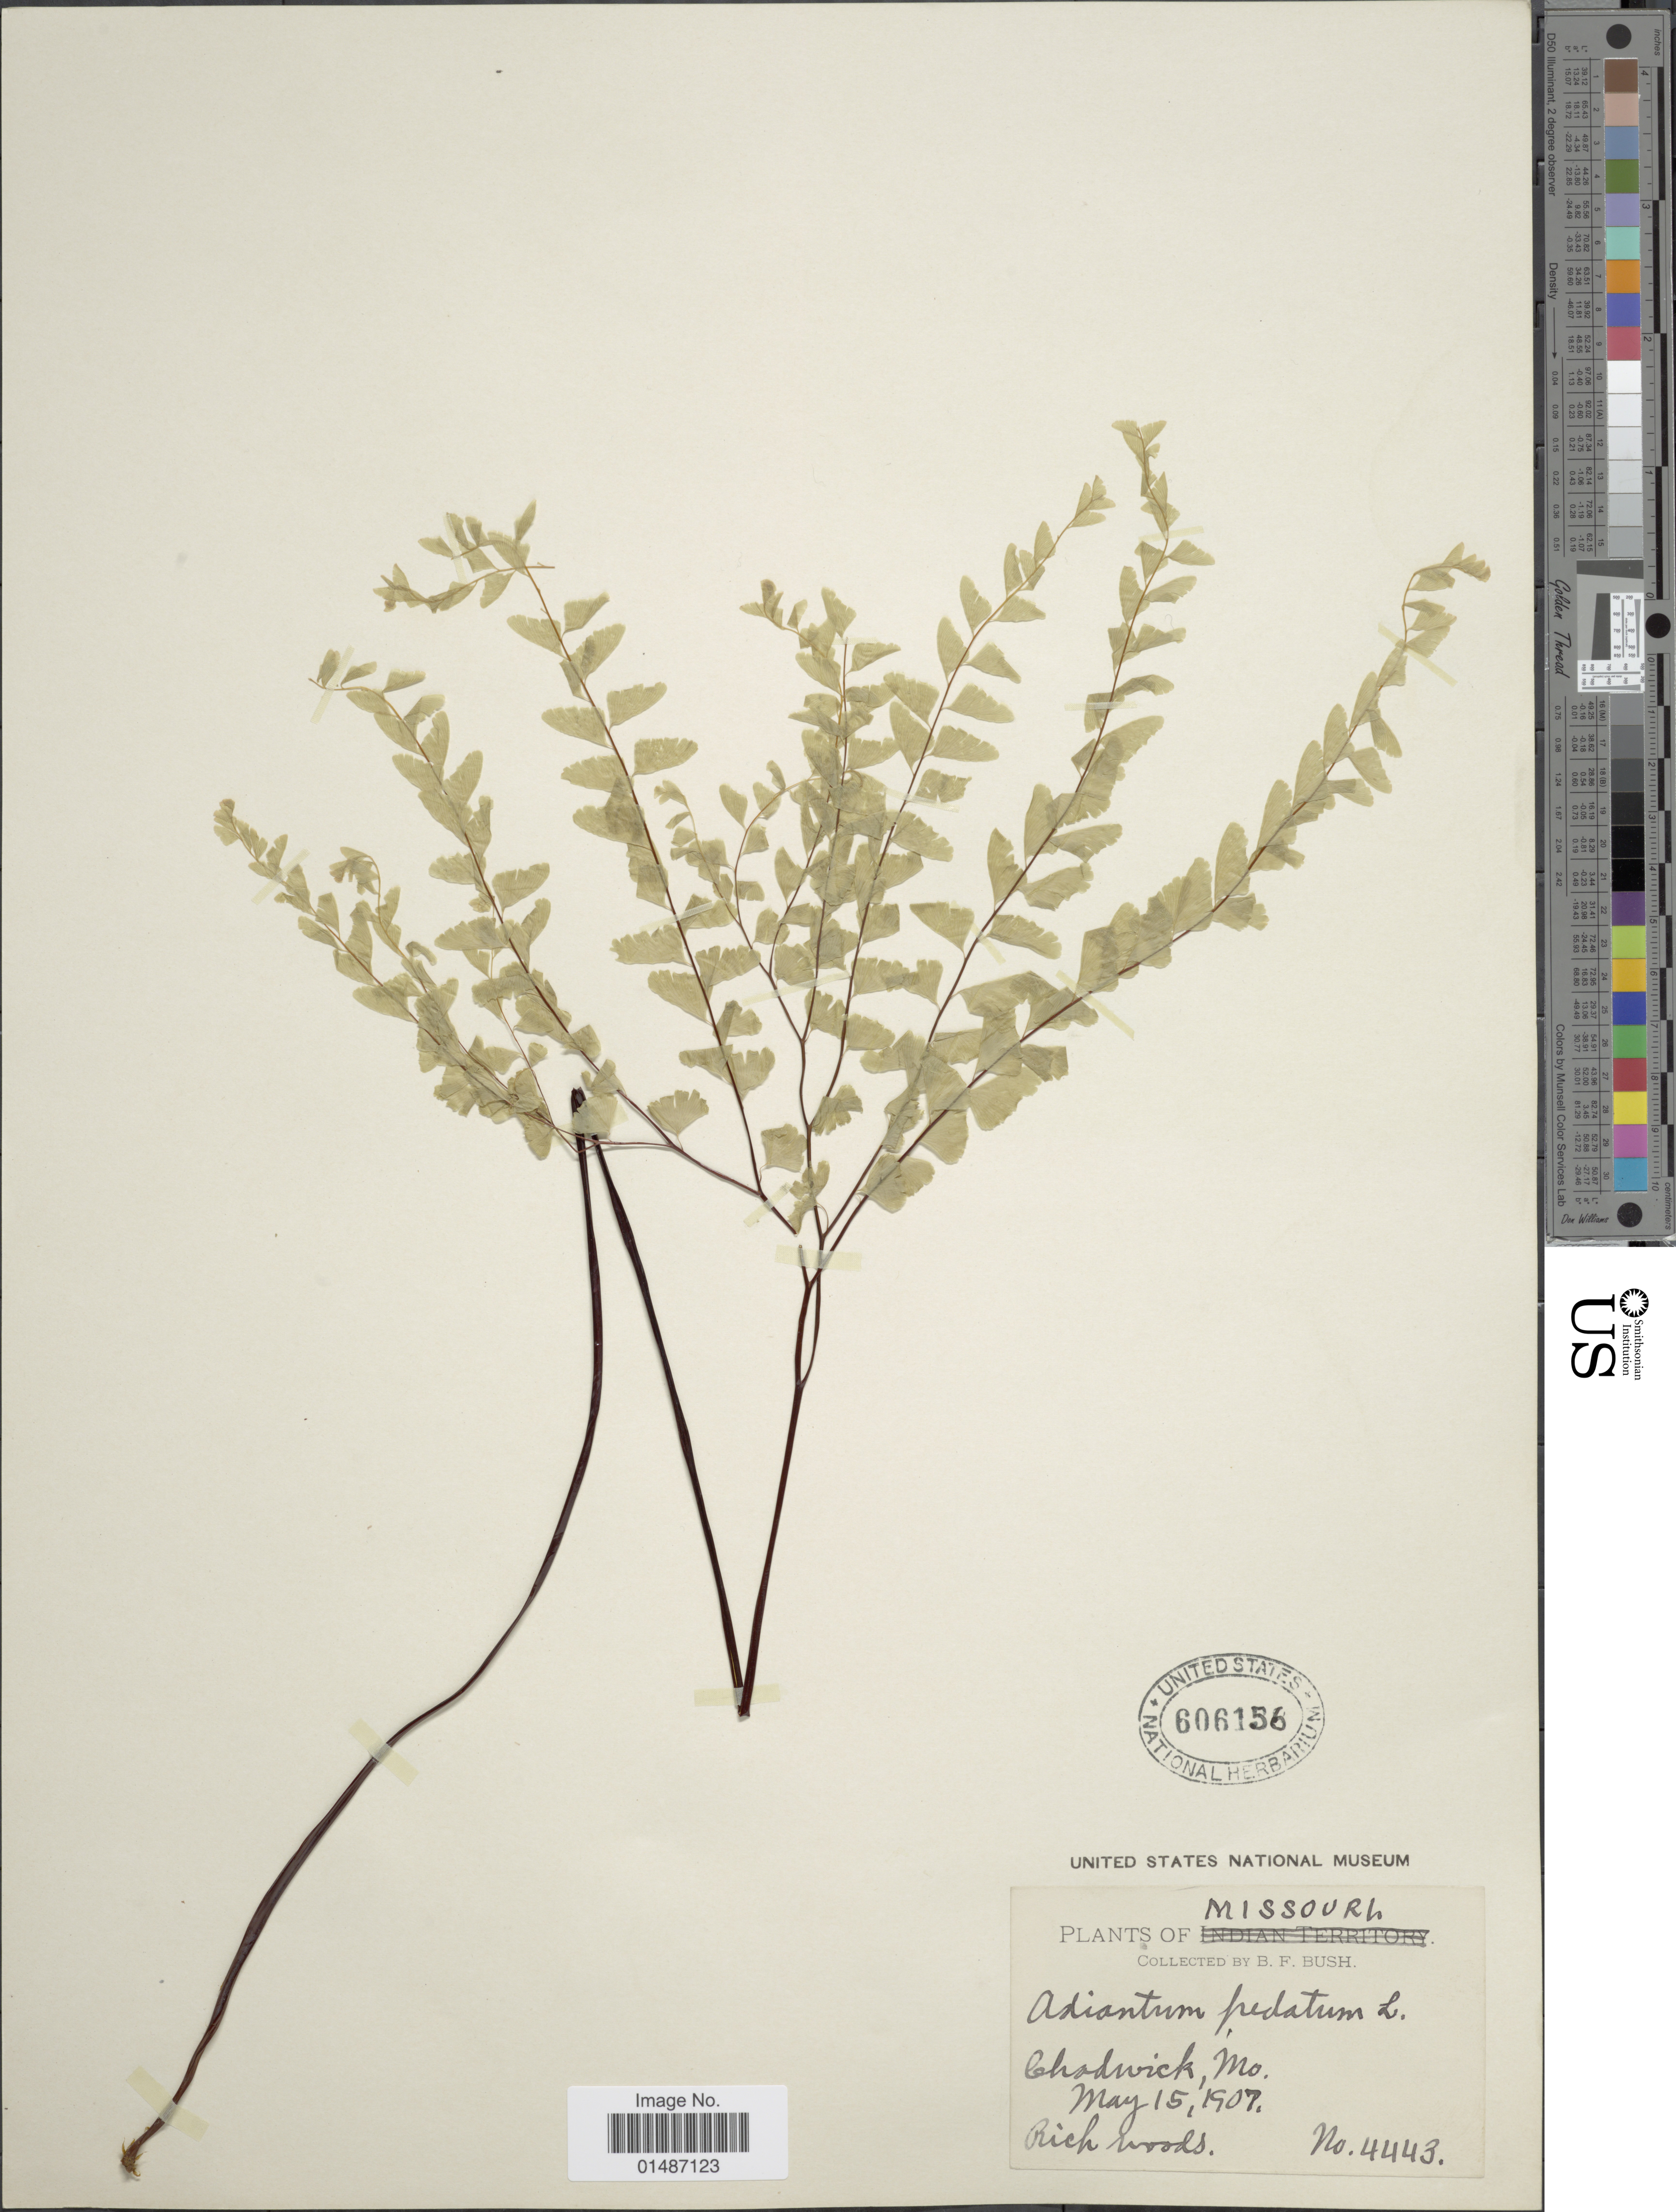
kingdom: Plantae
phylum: Tracheophyta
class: Polypodiopsida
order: Polypodiales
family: Pteridaceae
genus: Adiantum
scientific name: Adiantum pedatum var. pedatum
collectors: B. F. Bush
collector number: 4443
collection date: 1907-05-15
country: United States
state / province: Missouri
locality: Chadwick.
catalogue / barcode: US 606156